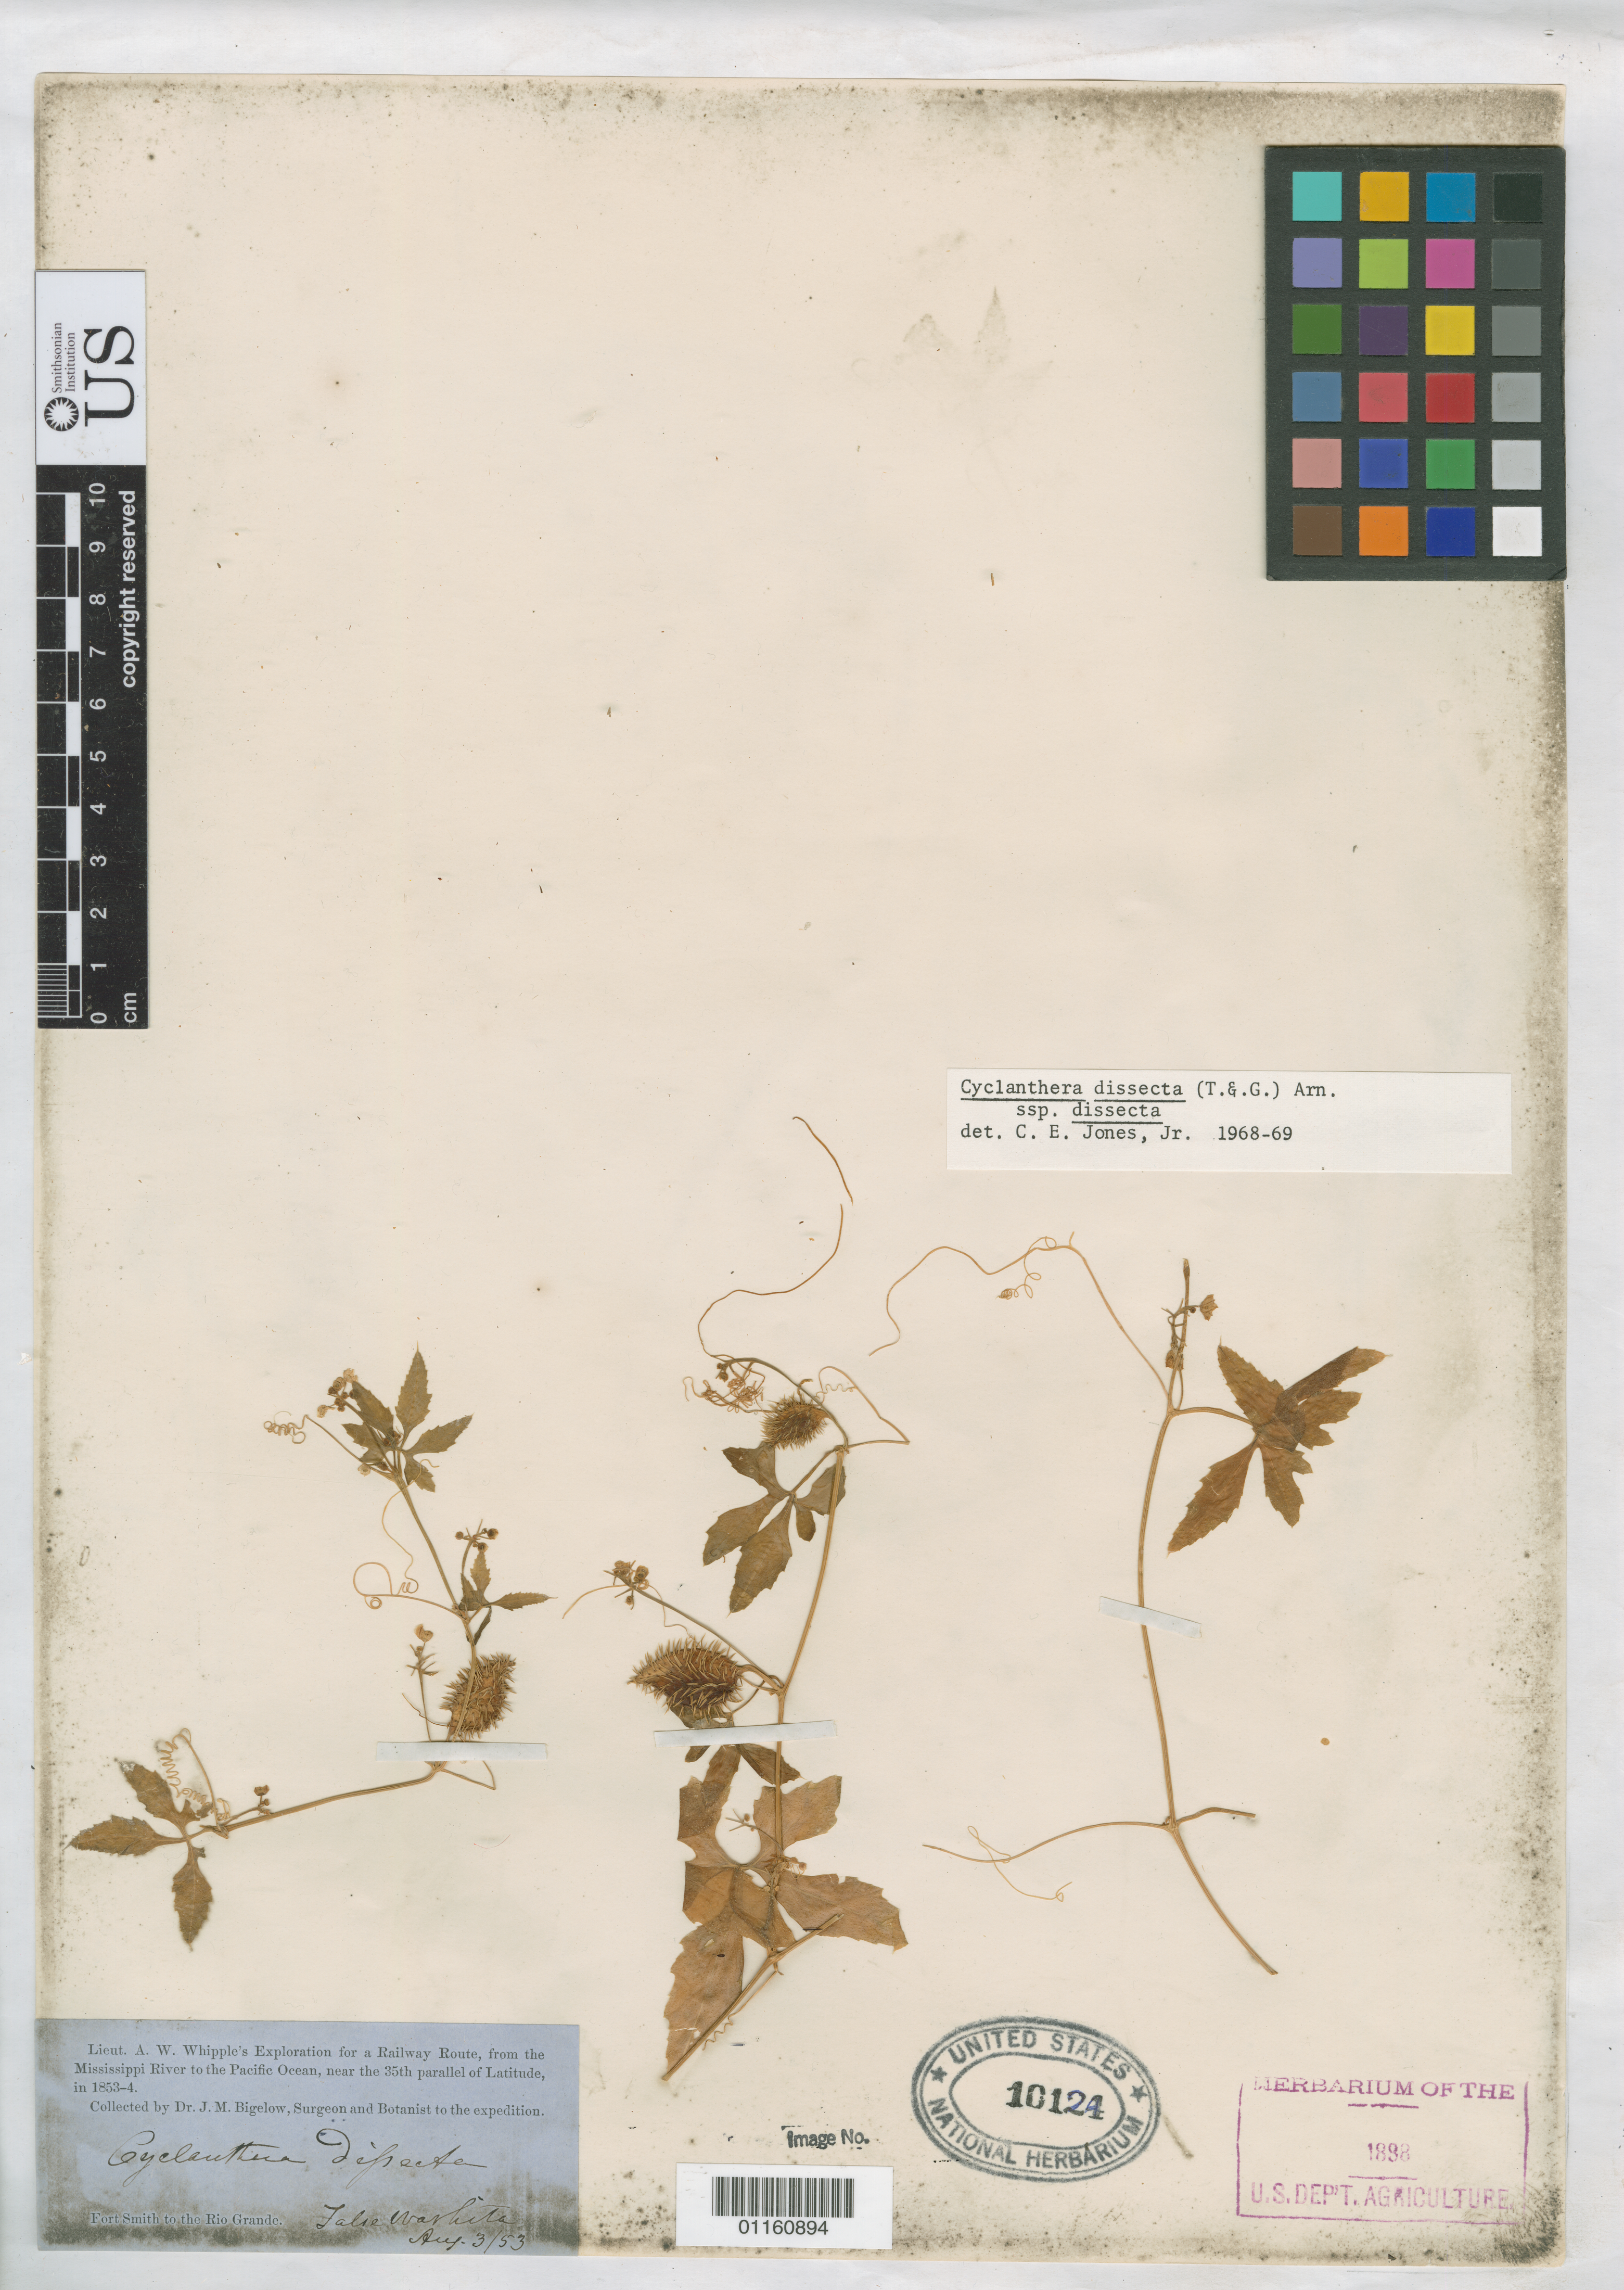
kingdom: Plantae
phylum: Tracheophyta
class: Magnoliopsida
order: Cucurbitales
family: Cucurbitaceae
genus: Cyclanthera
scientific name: Cyclanthera dissecta subsp. dissecta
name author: (Torr. & A. Gray) Arn.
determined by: Jones, C. E.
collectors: J. M. Bigelow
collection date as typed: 3 Aug 1853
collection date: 1853-08-03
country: United States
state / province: Texas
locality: False Washita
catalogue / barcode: US 10124